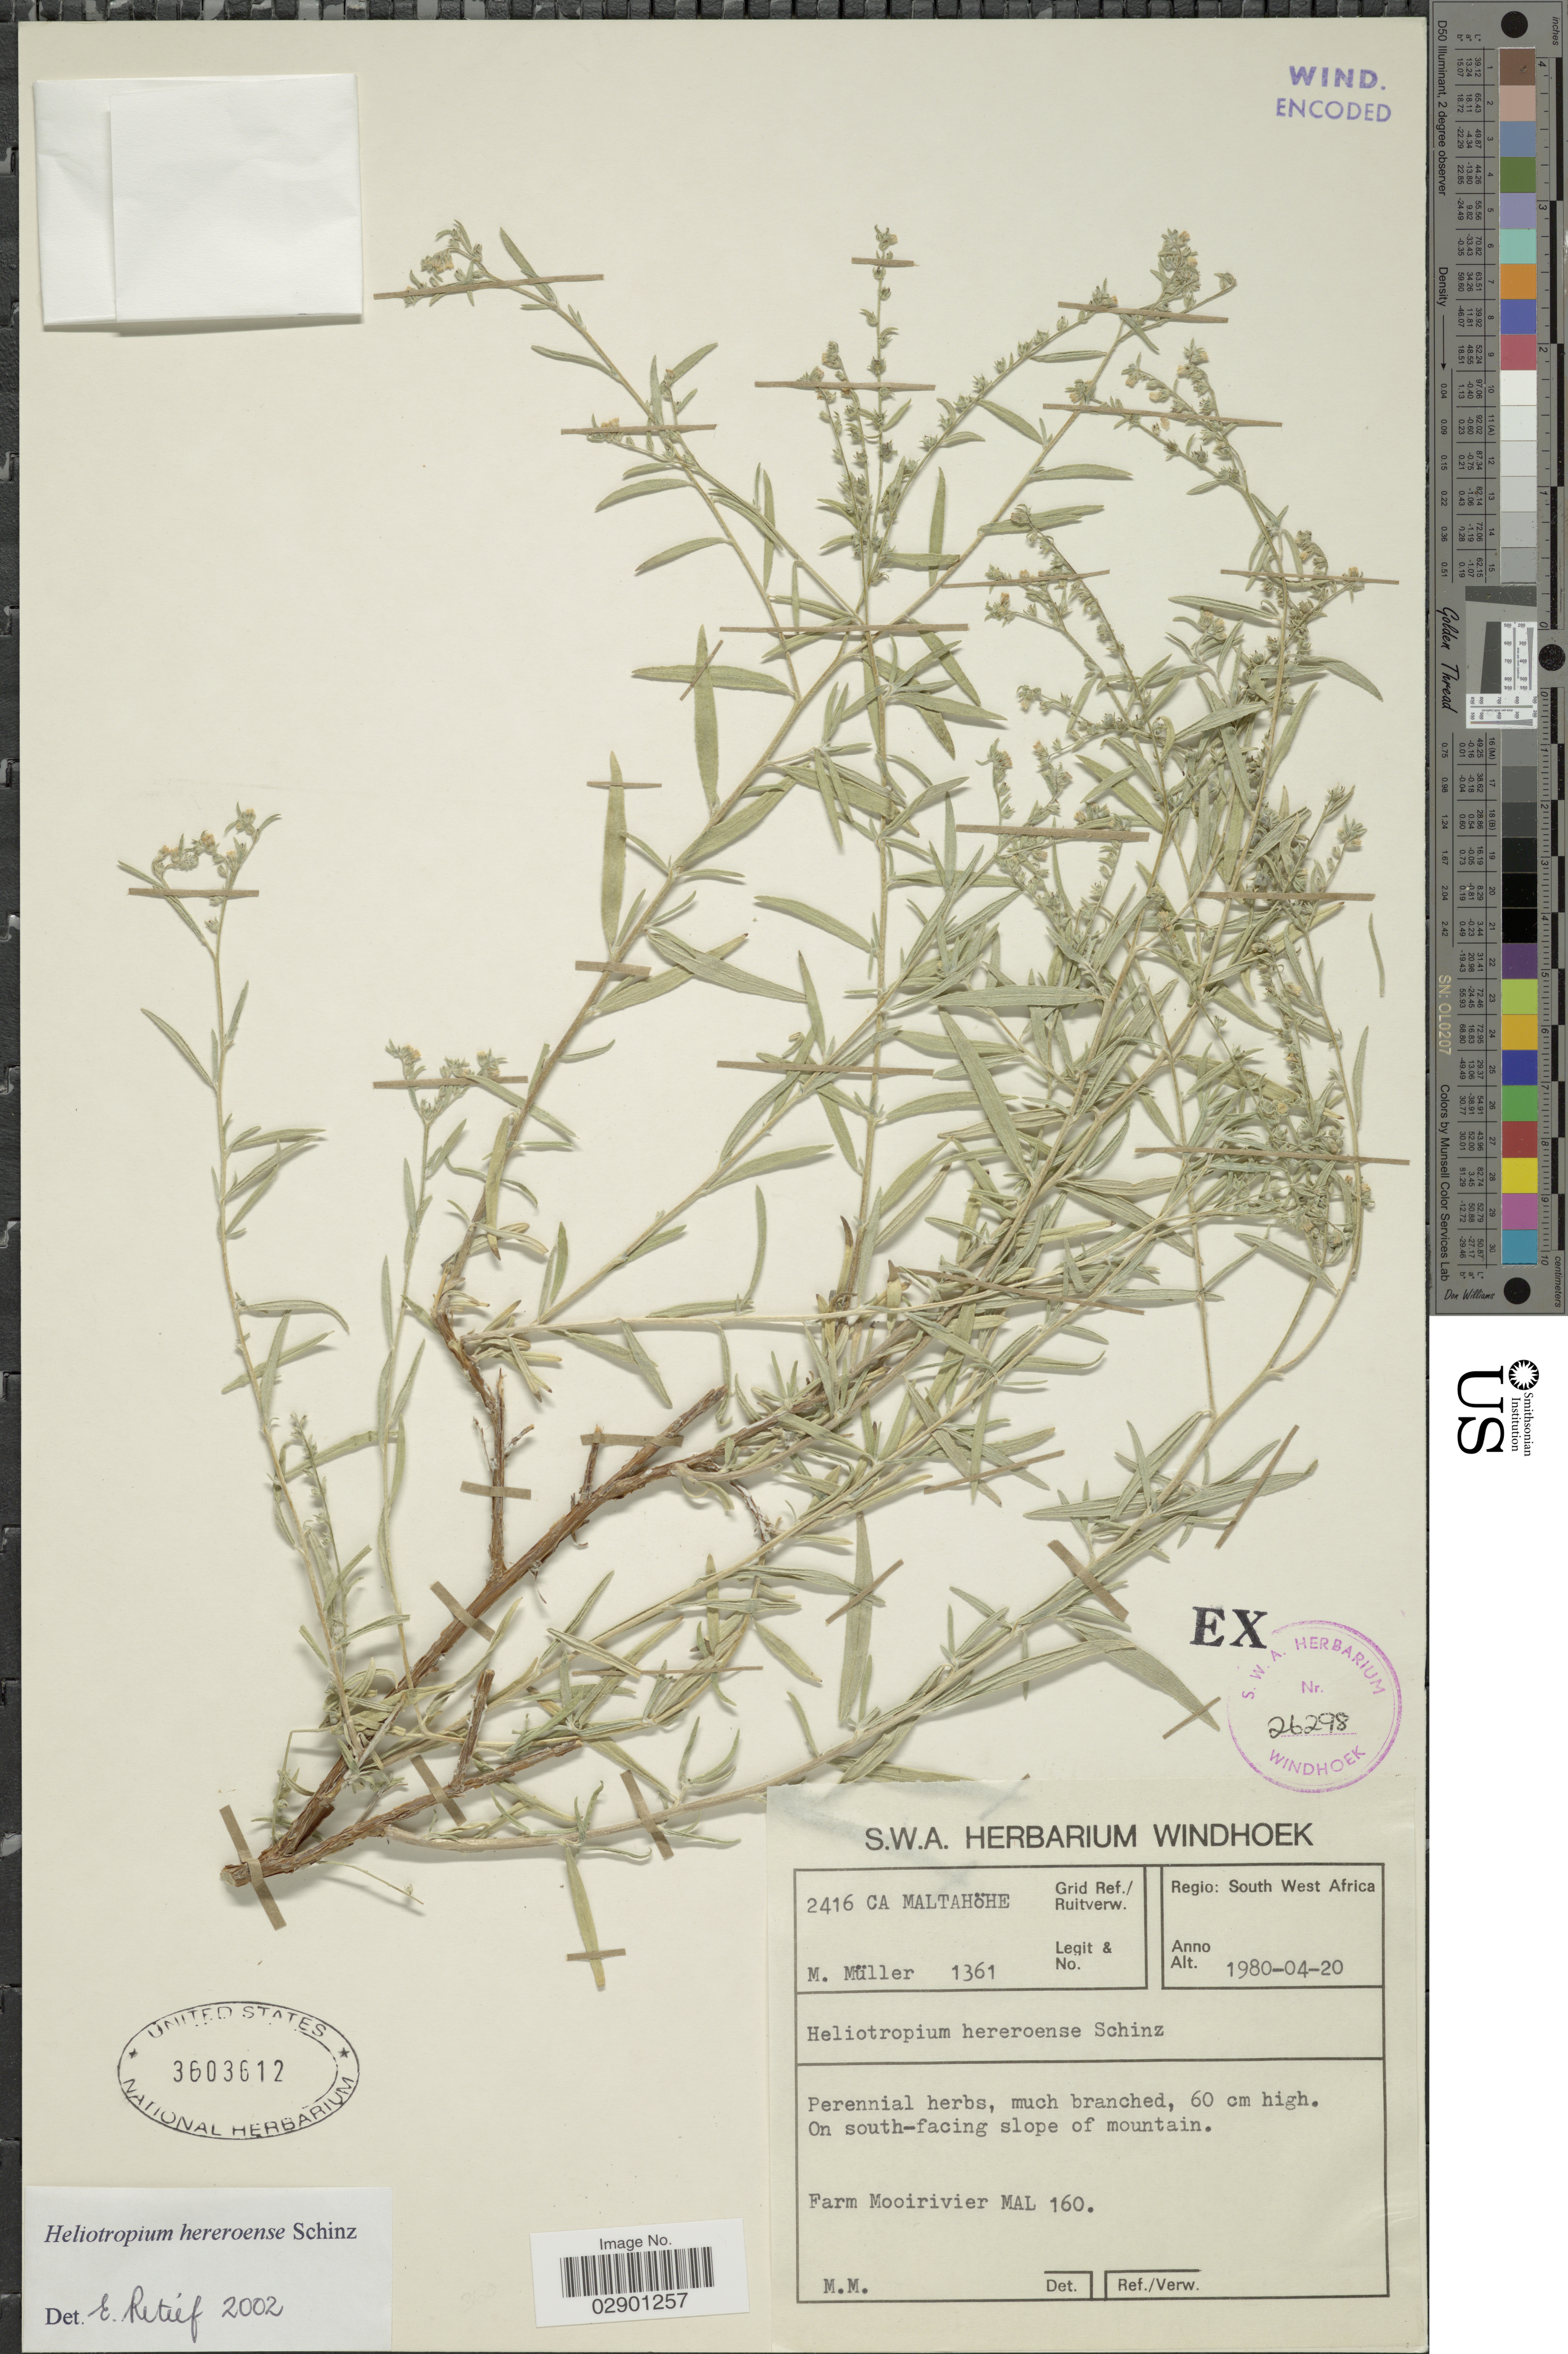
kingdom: Plantae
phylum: Tracheophyta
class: Magnoliopsida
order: Boraginales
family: Heliotropiaceae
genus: Heliotropium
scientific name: Heliotropium hereroense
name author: Schinz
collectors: M. Müller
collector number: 1361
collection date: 1980-04-20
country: Namibia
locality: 2416 CA Malthahöhe Grid Ref./ Ruitverw. Regio: South west Africa. On south-facing slope of mountain. Farm Mooirivier MAL 160.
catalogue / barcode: US 3603612